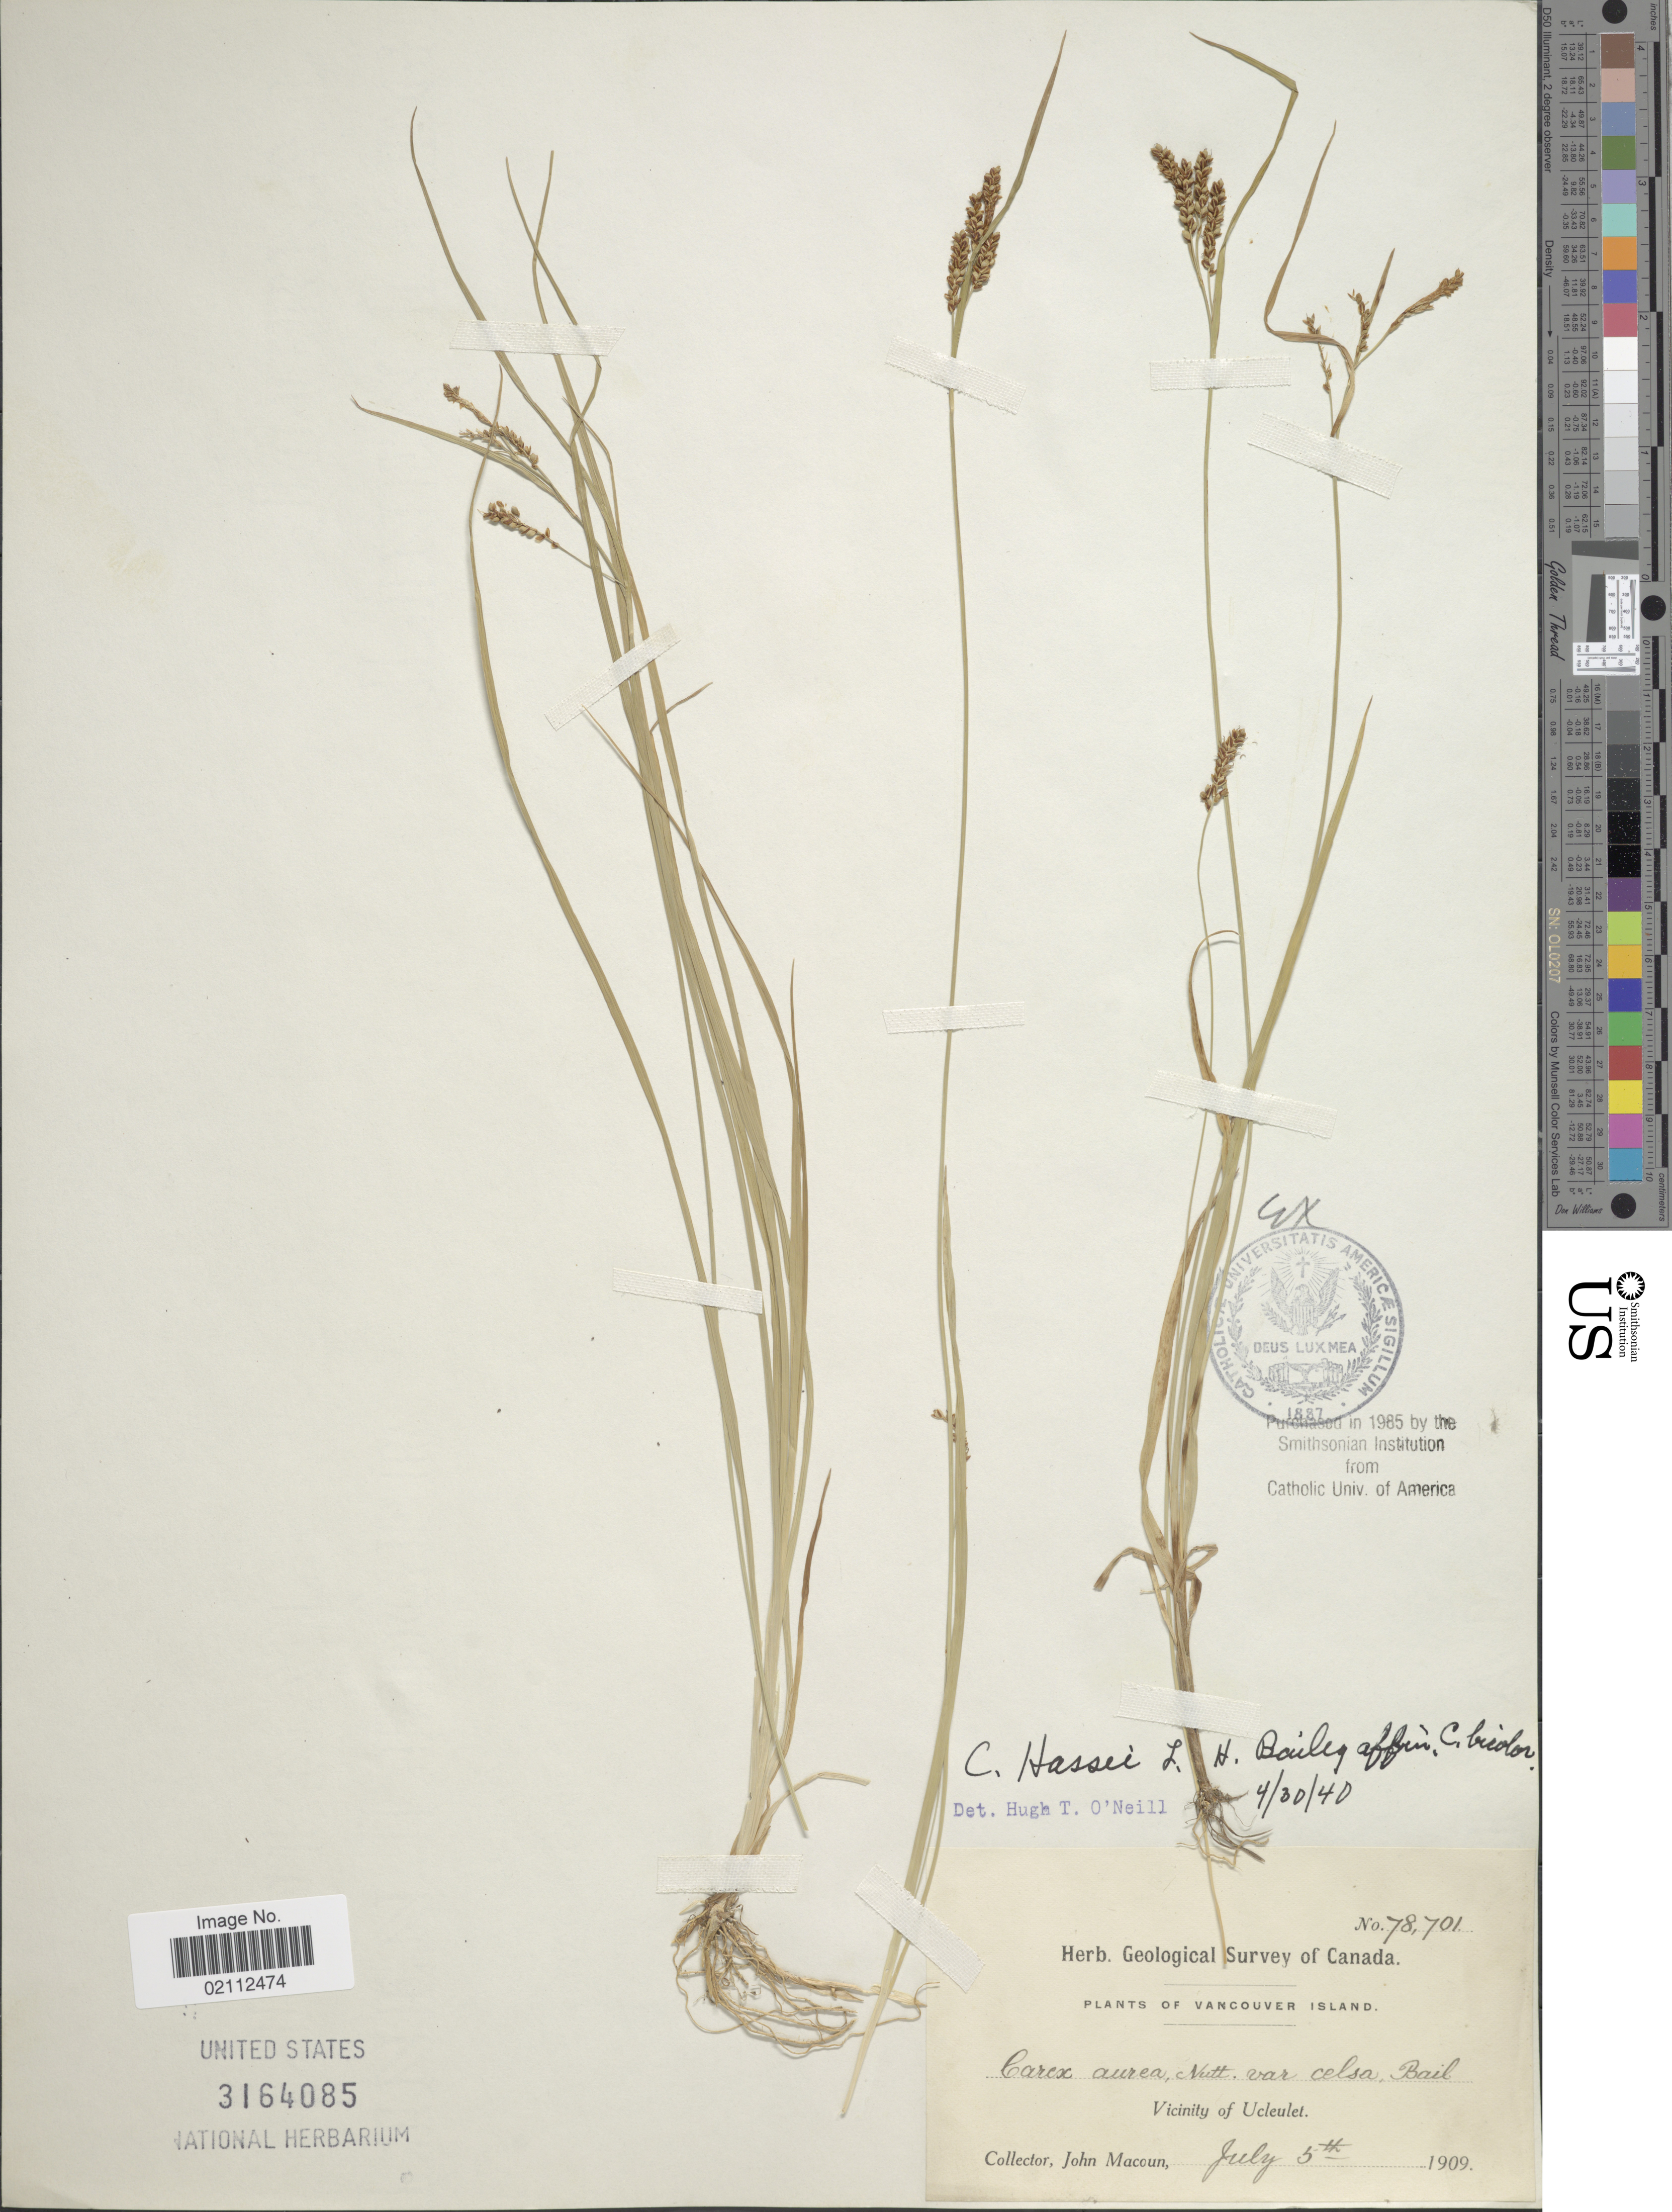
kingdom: Plantae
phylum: Tracheophyta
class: Liliopsida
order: Poales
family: Cyperaceae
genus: Carex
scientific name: Carex hassei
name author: L.H. Bailey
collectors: J. Macoun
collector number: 78701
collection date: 1909-07-05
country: Canada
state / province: British Columbia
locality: Vancouver Island, Vicinity of Ucleulet.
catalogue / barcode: US 3164085